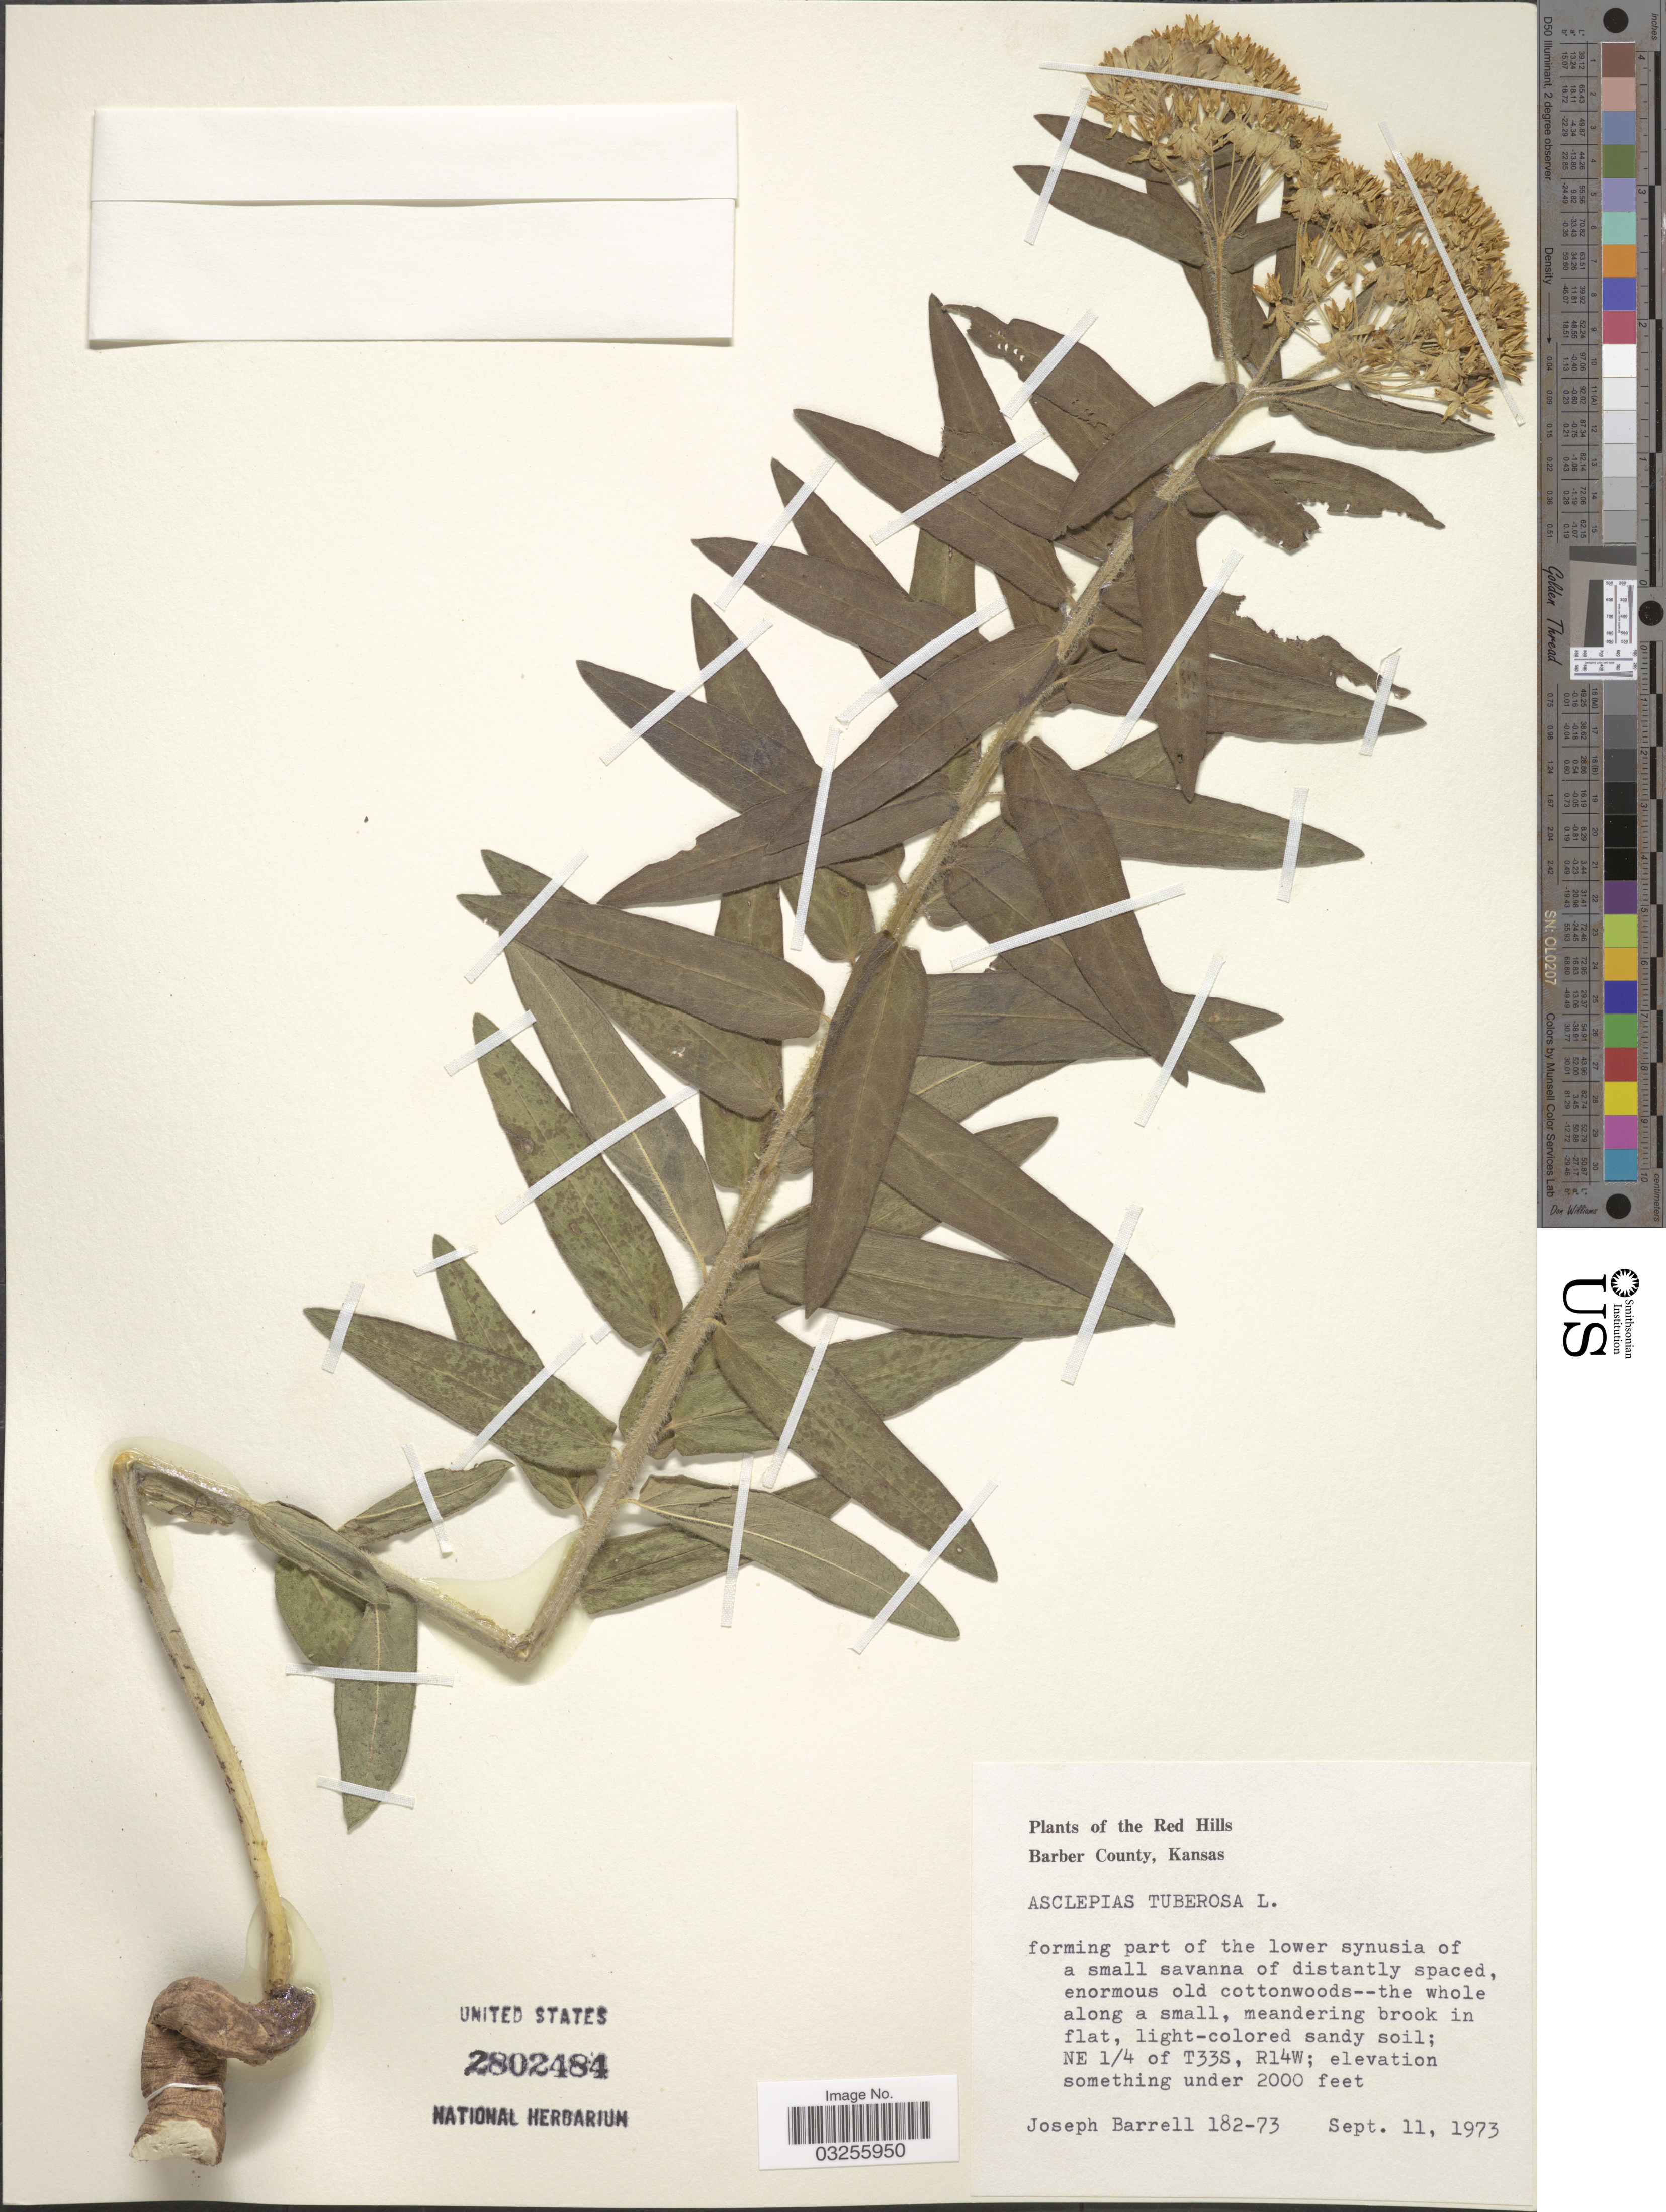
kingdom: Plantae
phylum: Tracheophyta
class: Magnoliopsida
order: Gentianales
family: Apocynaceae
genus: Asclepias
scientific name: Asclepias tuberosa subsp. interior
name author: Woodson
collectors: J. Barrell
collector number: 182-73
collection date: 1973-09-11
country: United States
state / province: Kansas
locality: The Red Hills. Barber County. NE 1/4 of T33S, R14W.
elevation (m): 610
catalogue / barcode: US 2802484